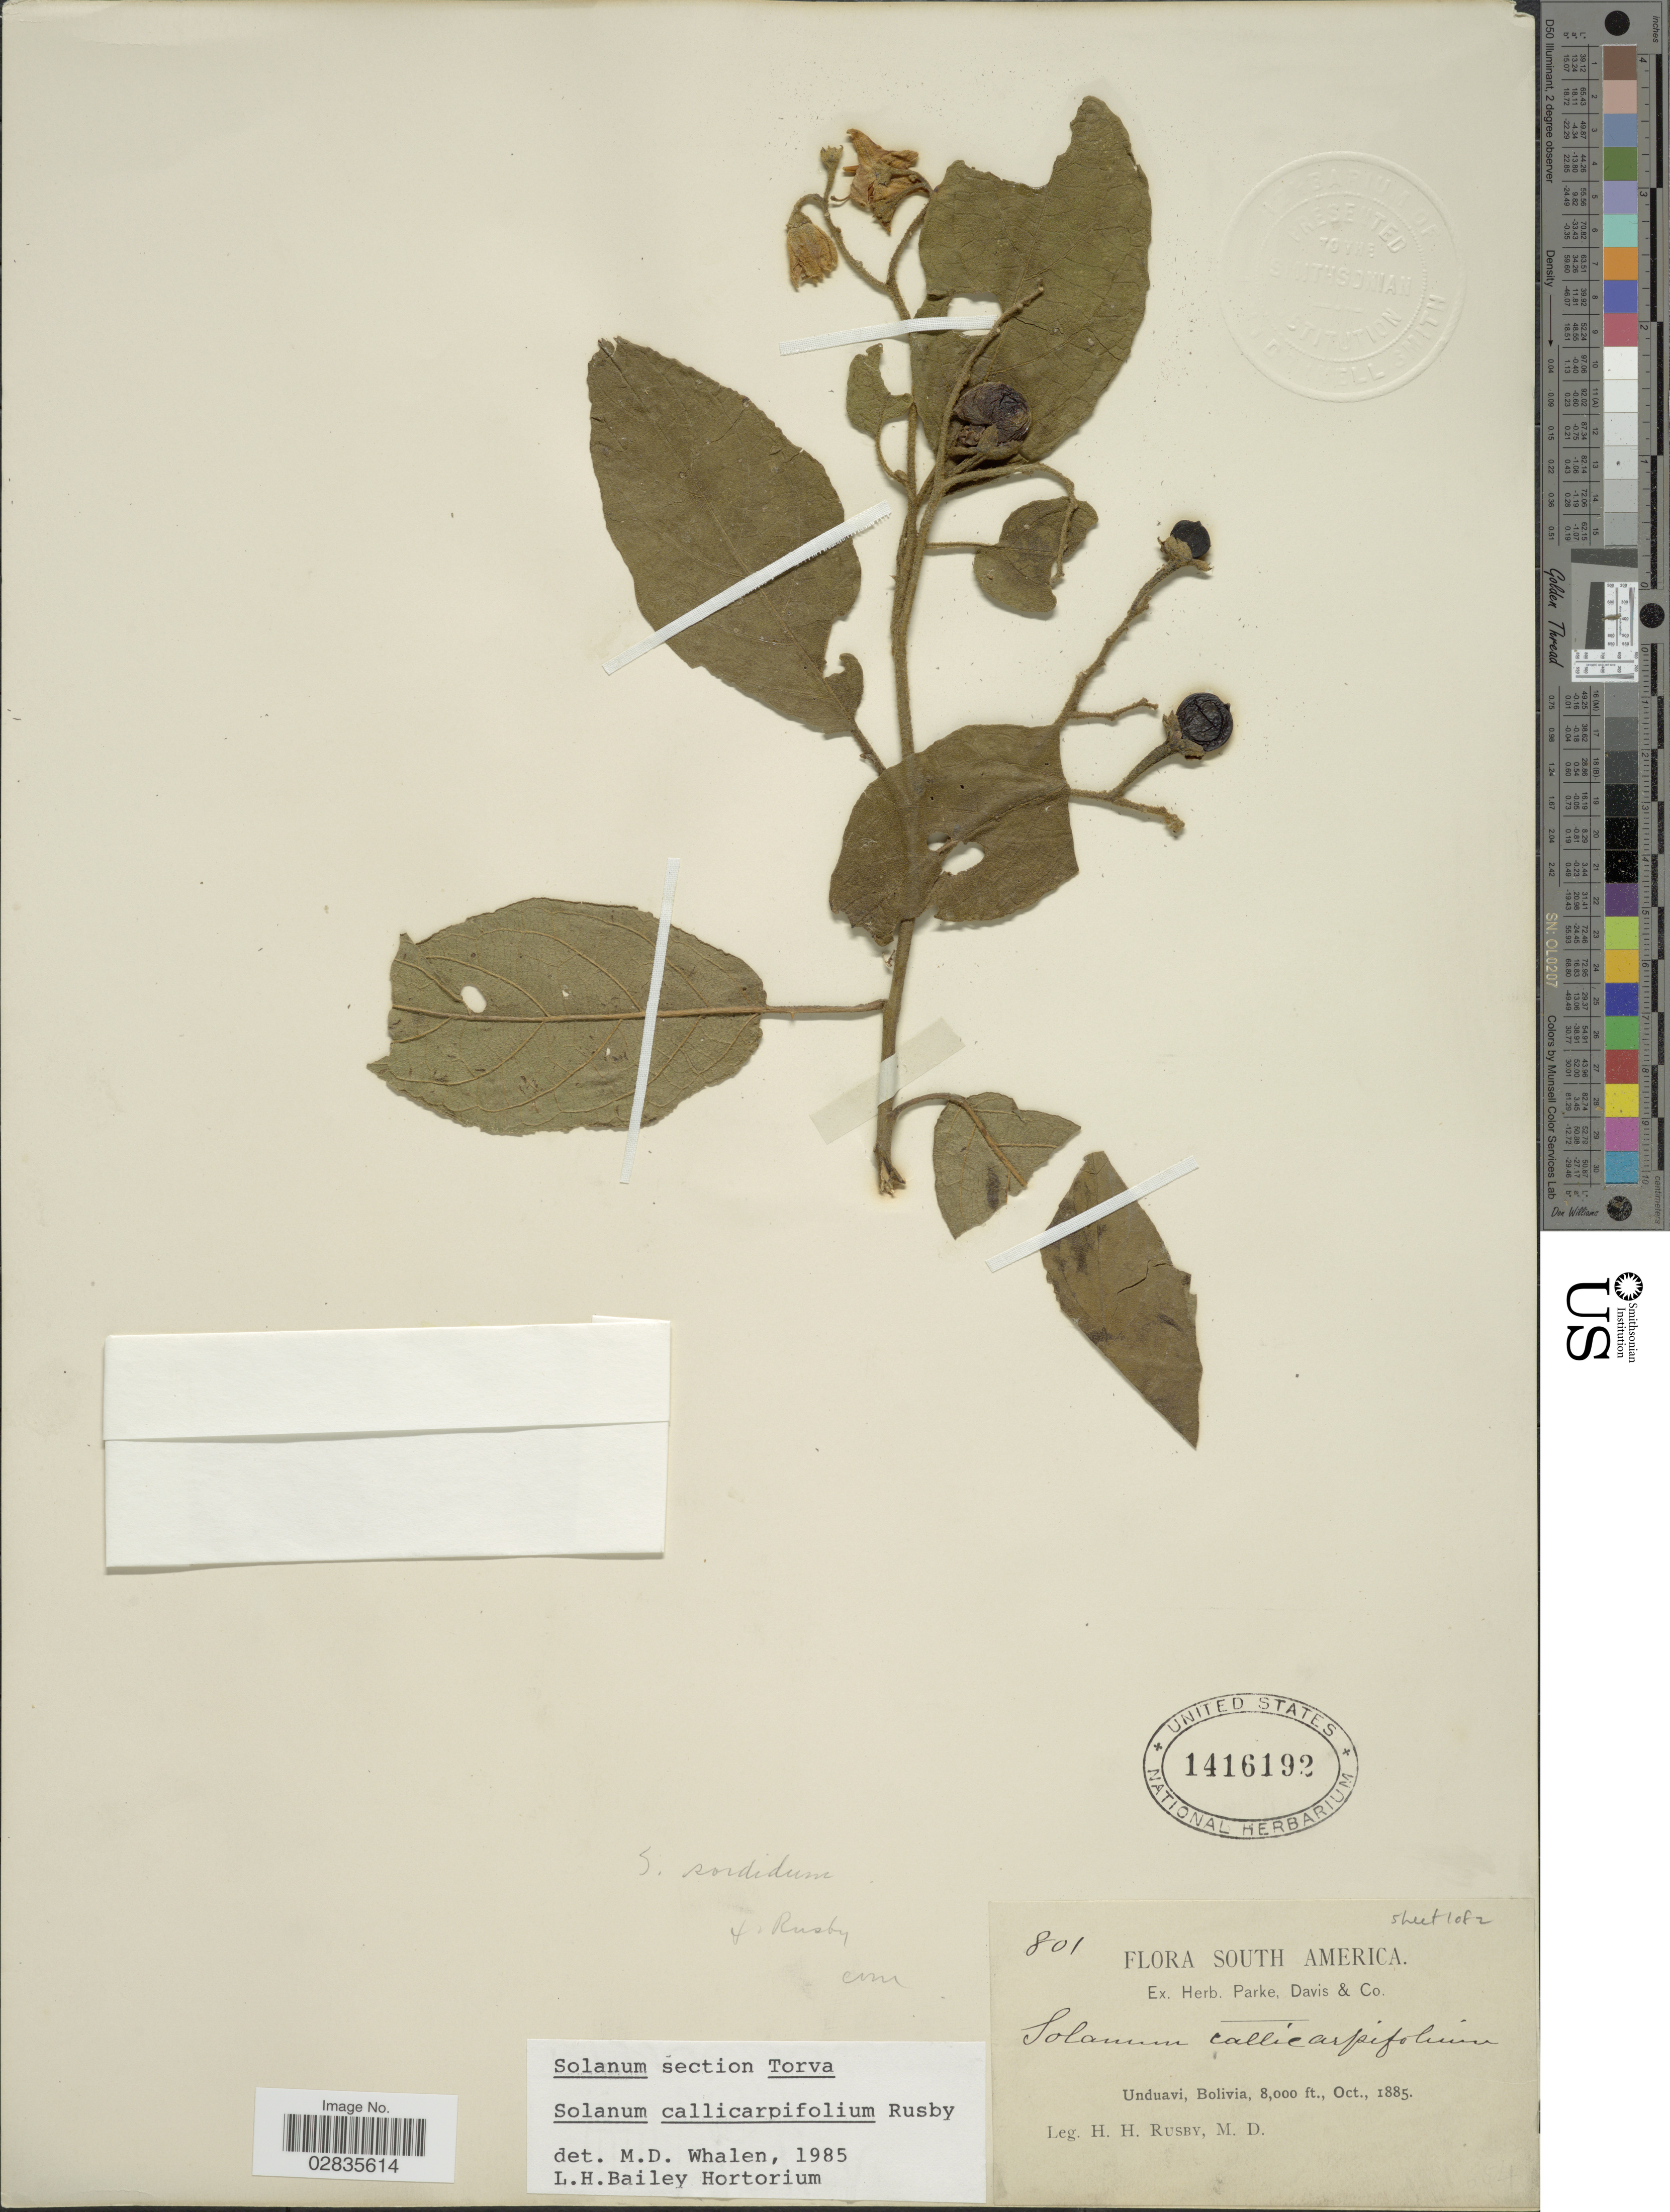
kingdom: Plantae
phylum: Tracheophyta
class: Magnoliopsida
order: Solanales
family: Solanaceae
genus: Solanum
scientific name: Solanum callicarpifolium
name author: Kunth & Bouché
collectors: H. H. Rusby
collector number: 801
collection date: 1885-10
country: Bolivia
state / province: La Paz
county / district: Nor Yungas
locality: Unduavi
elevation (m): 2438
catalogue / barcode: US 1416192